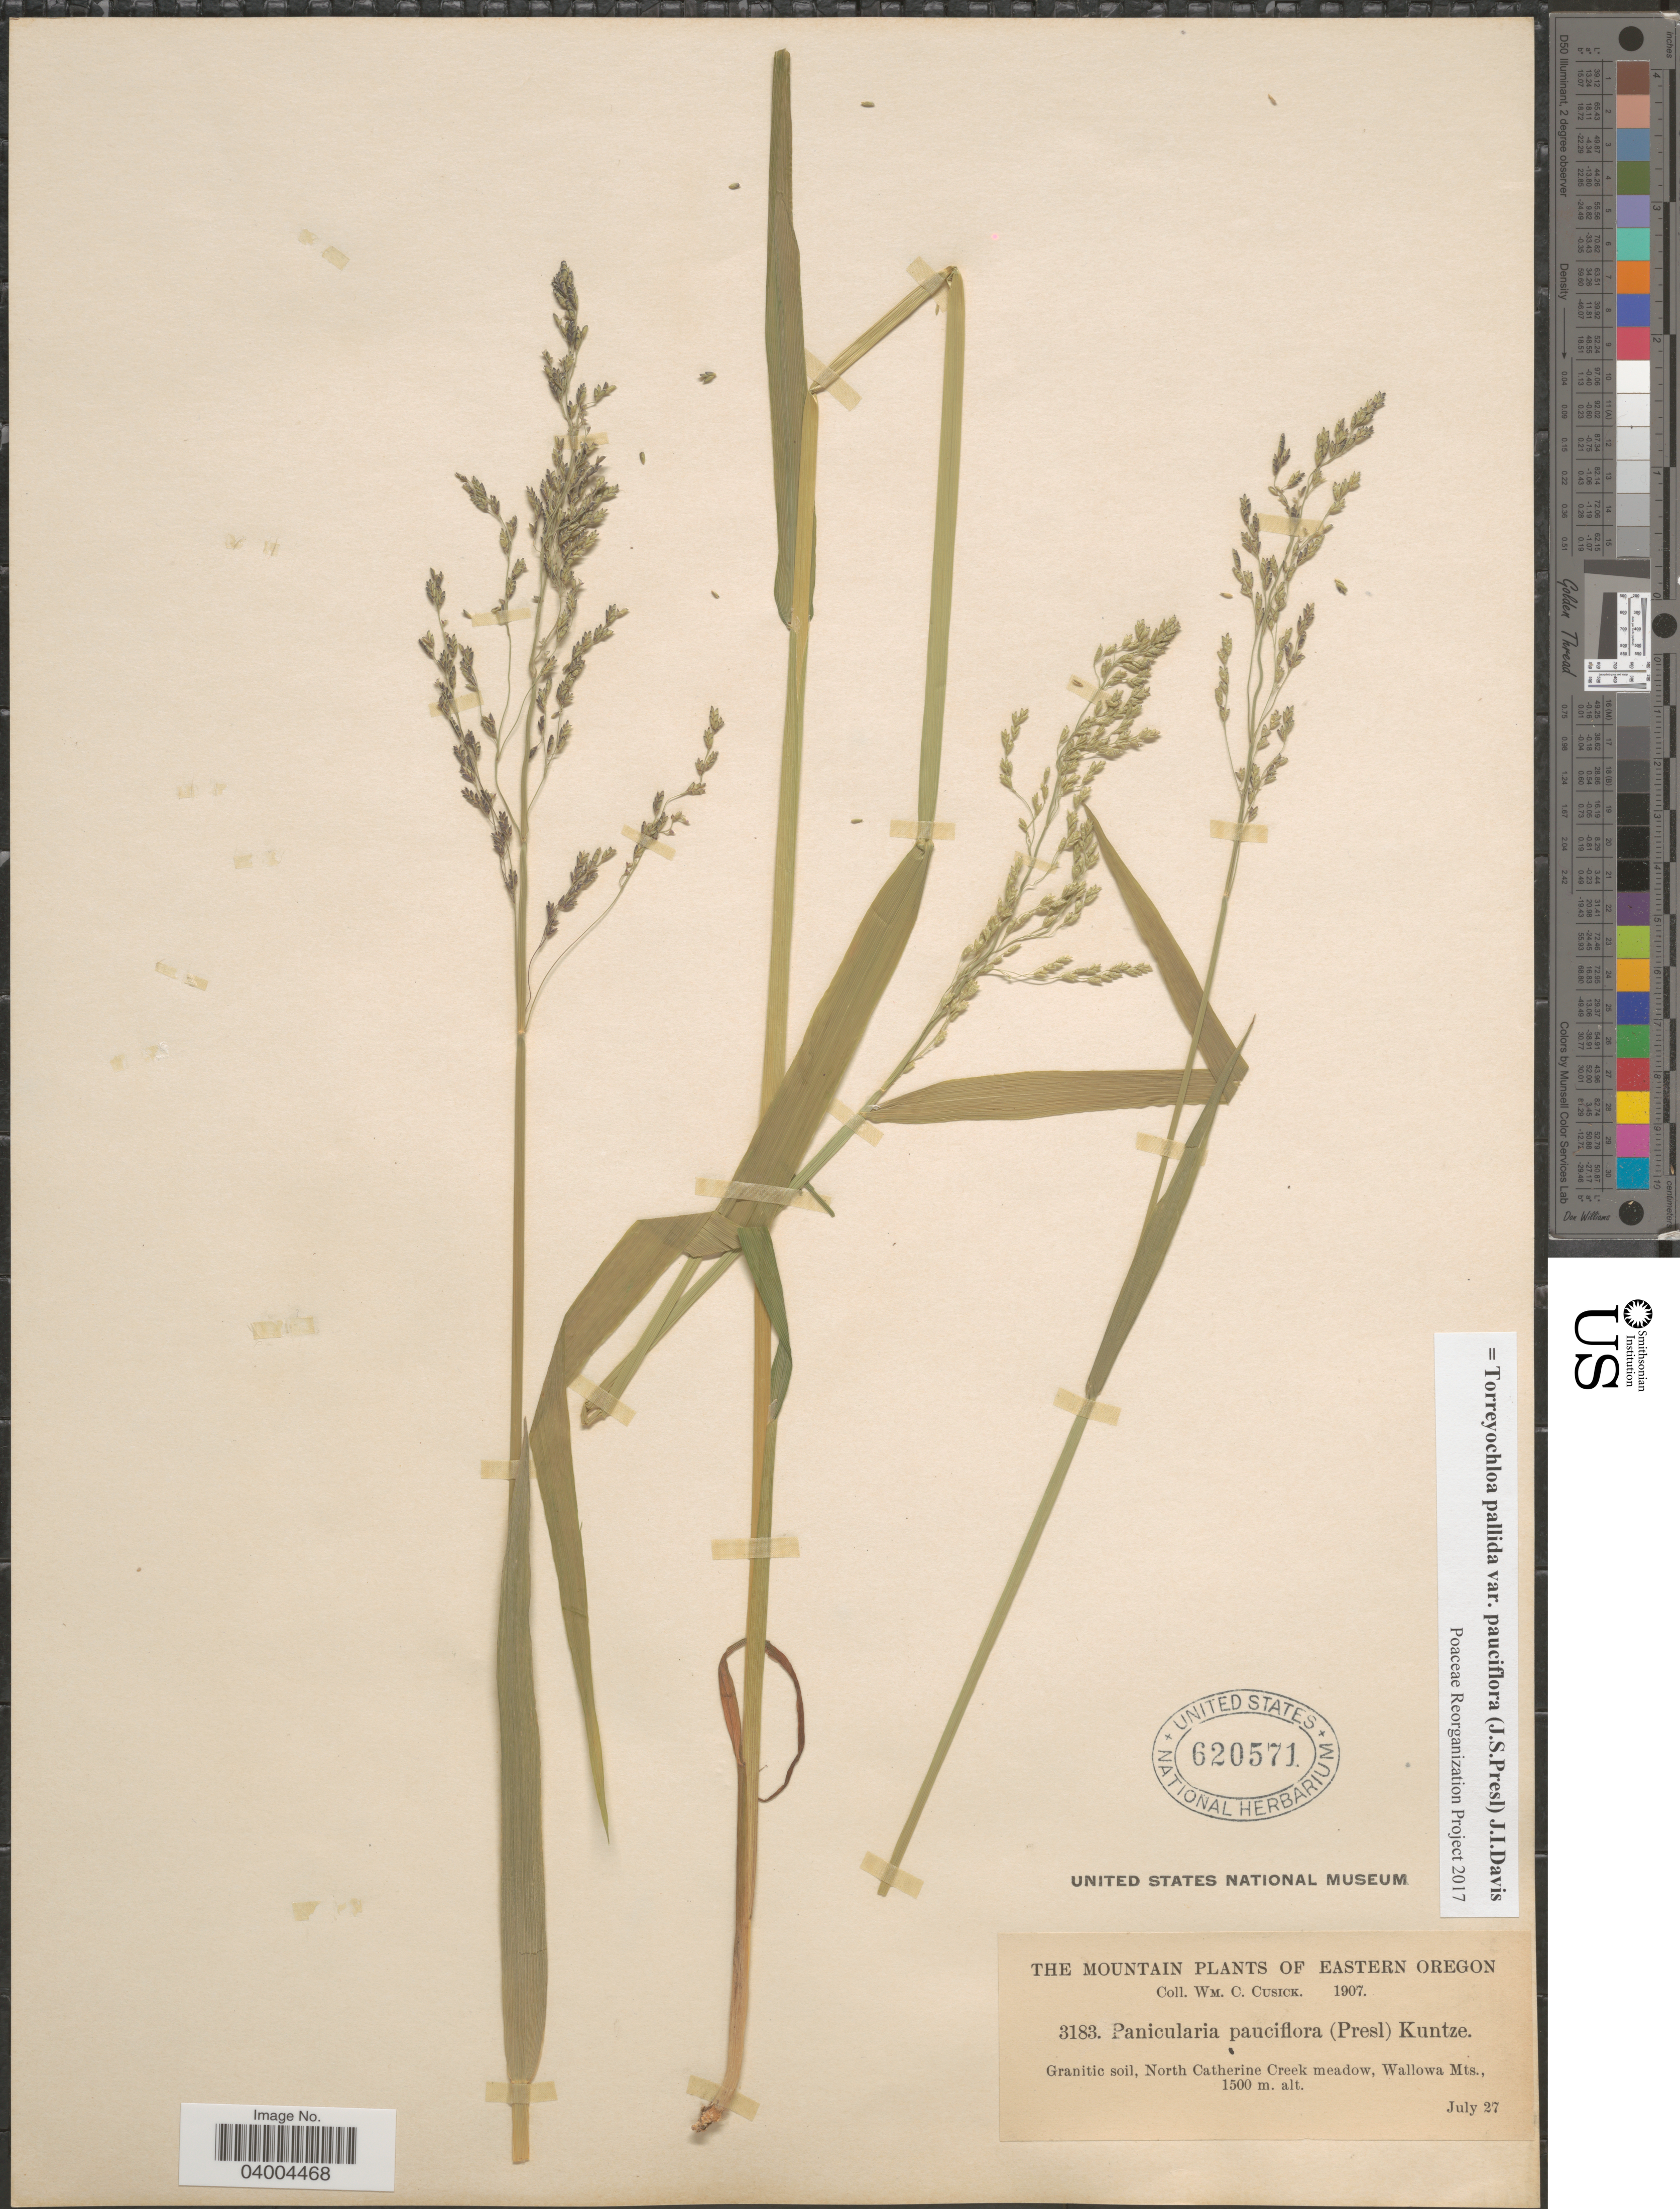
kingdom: Plantae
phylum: Tracheophyta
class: Liliopsida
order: Poales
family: Poaceae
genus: Torreyochloa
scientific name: Torreyochloa pallida var. pauciflora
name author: (J. Presl) J.I. Davis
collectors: W. C. Cusick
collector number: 3183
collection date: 1907-07-27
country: United States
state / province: Oregon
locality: Eastern Oregon. North Catherine Creek meadow, Wallowa Mts.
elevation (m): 1500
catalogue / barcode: US 620571